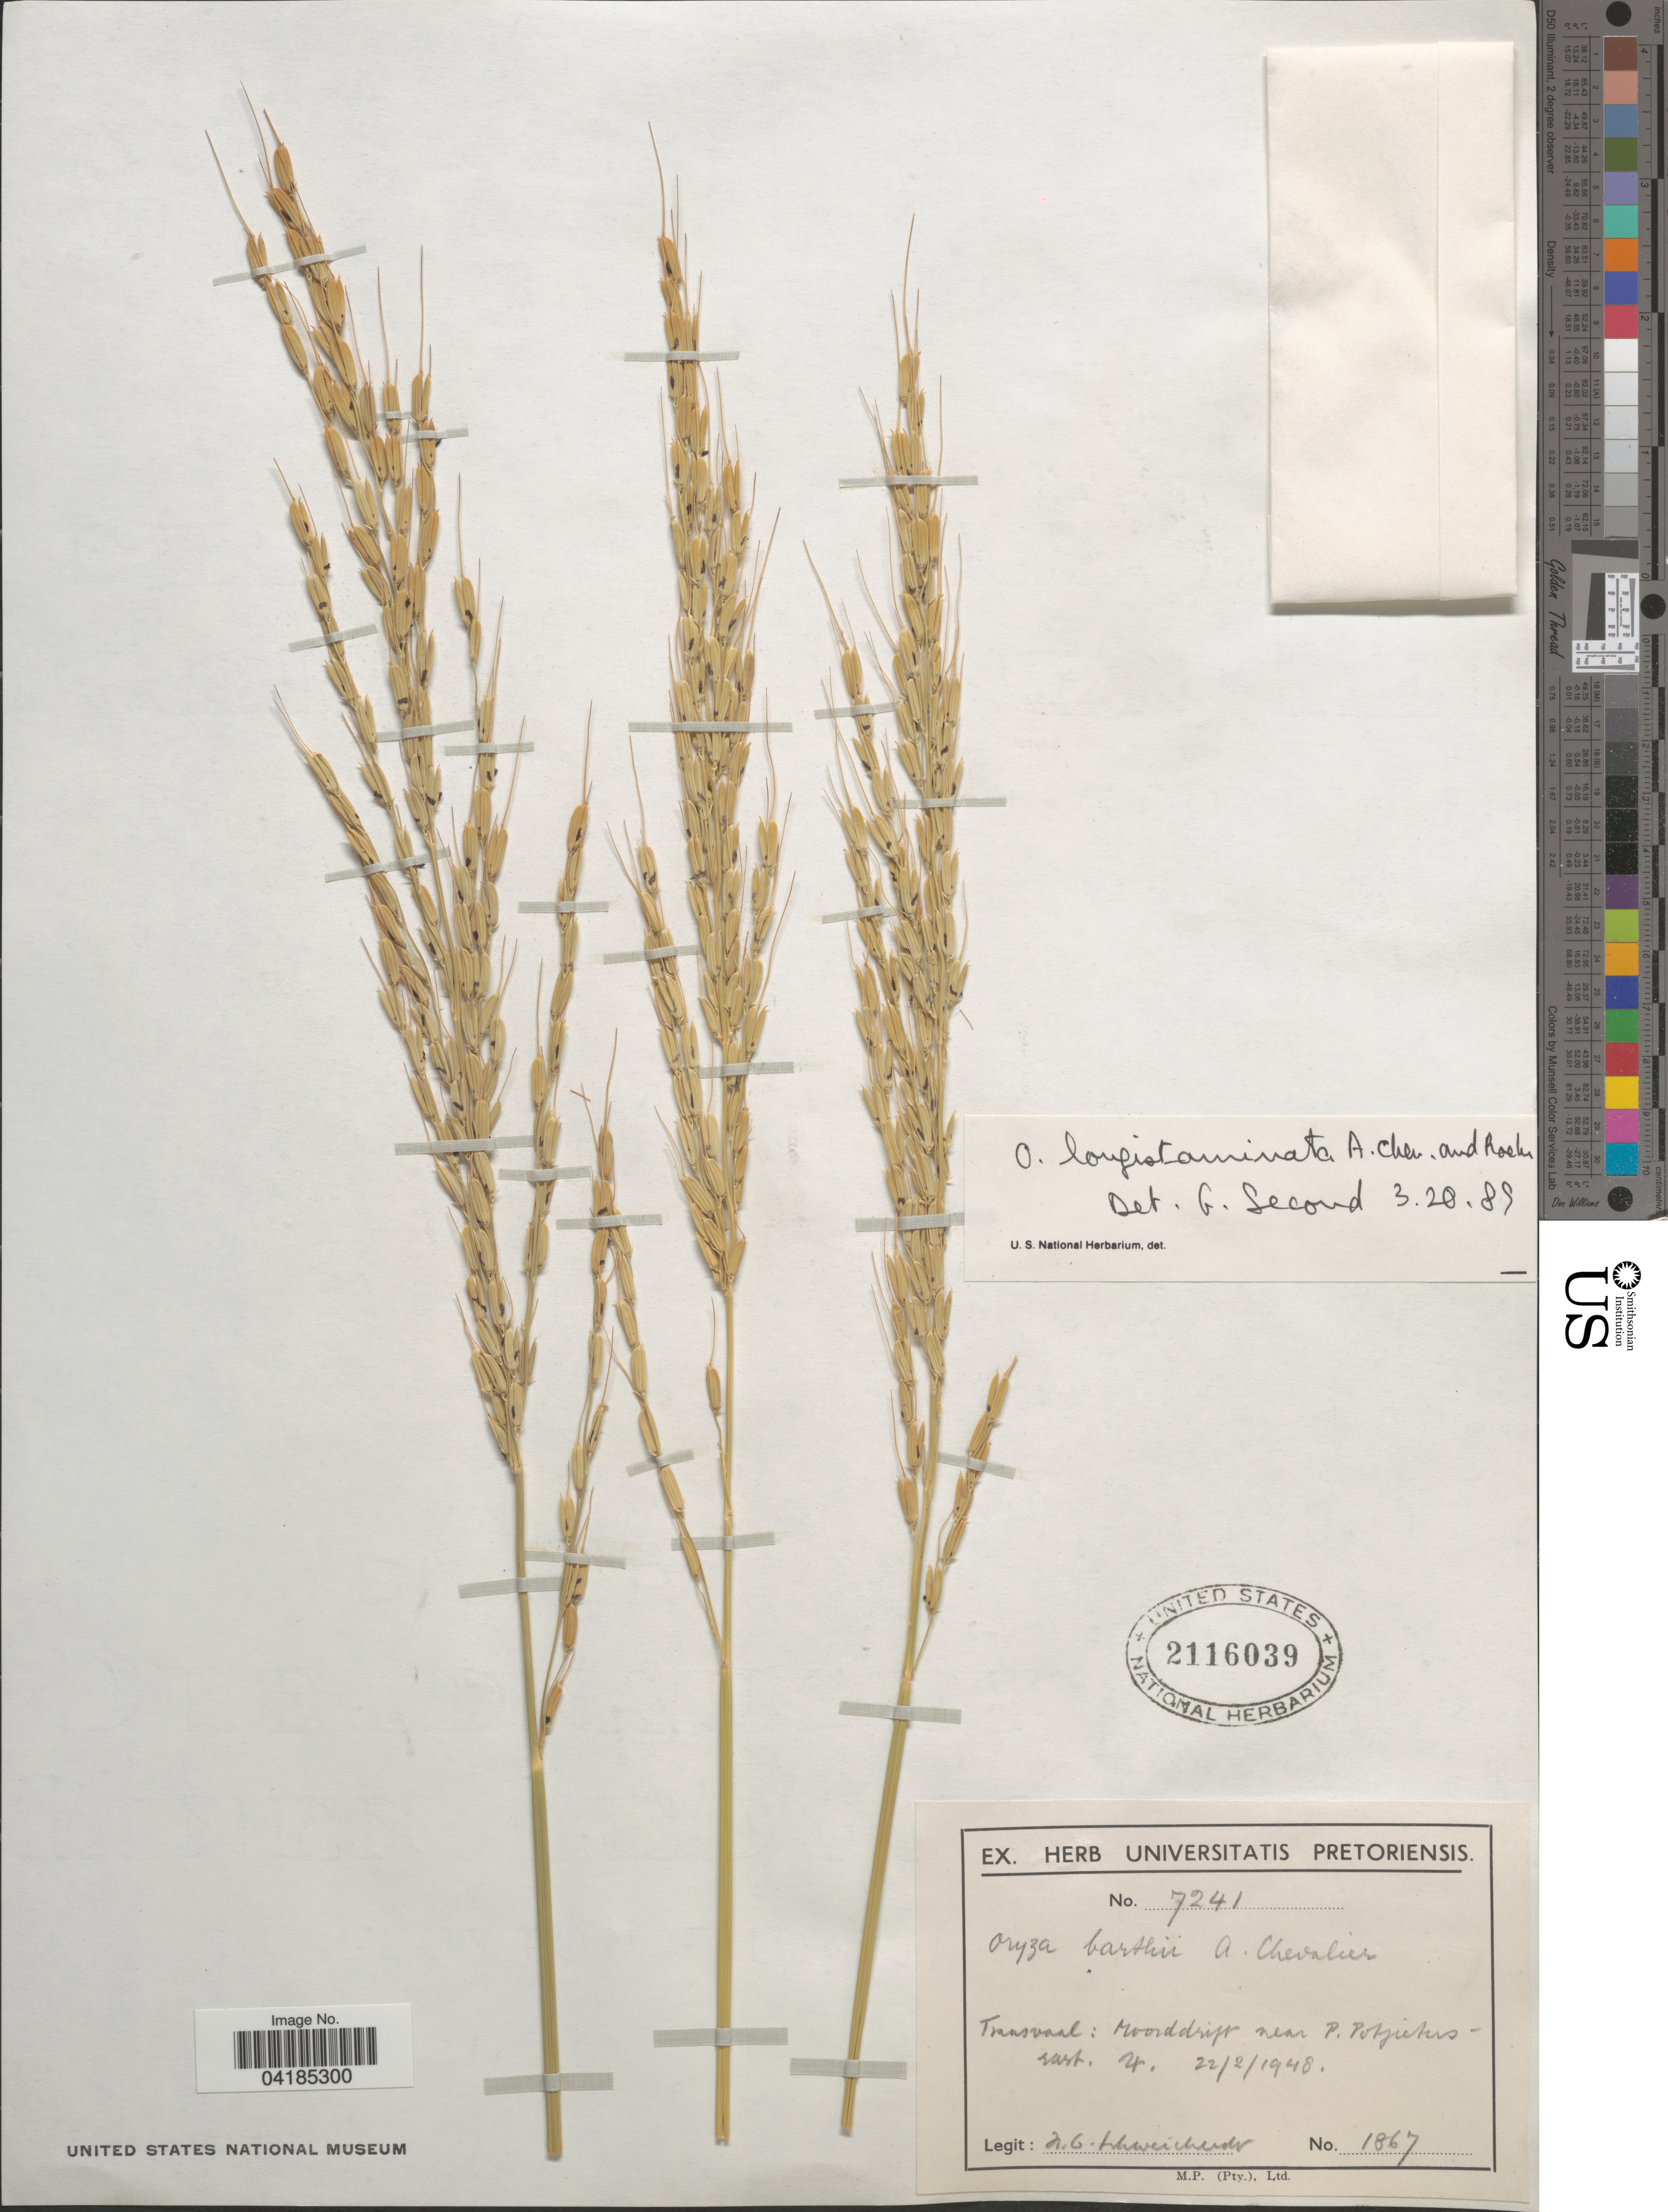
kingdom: Plantae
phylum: Tracheophyta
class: Liliopsida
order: Poales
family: Poaceae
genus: Oryza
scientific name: Oryza longistaminata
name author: A. Chev. & Roehr.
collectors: H. Schweickerdt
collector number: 1867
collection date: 1948-02-22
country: South Africa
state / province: Limpopo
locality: Transvaal: Moorddrift near P. Potjieterssast.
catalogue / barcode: US 2116039